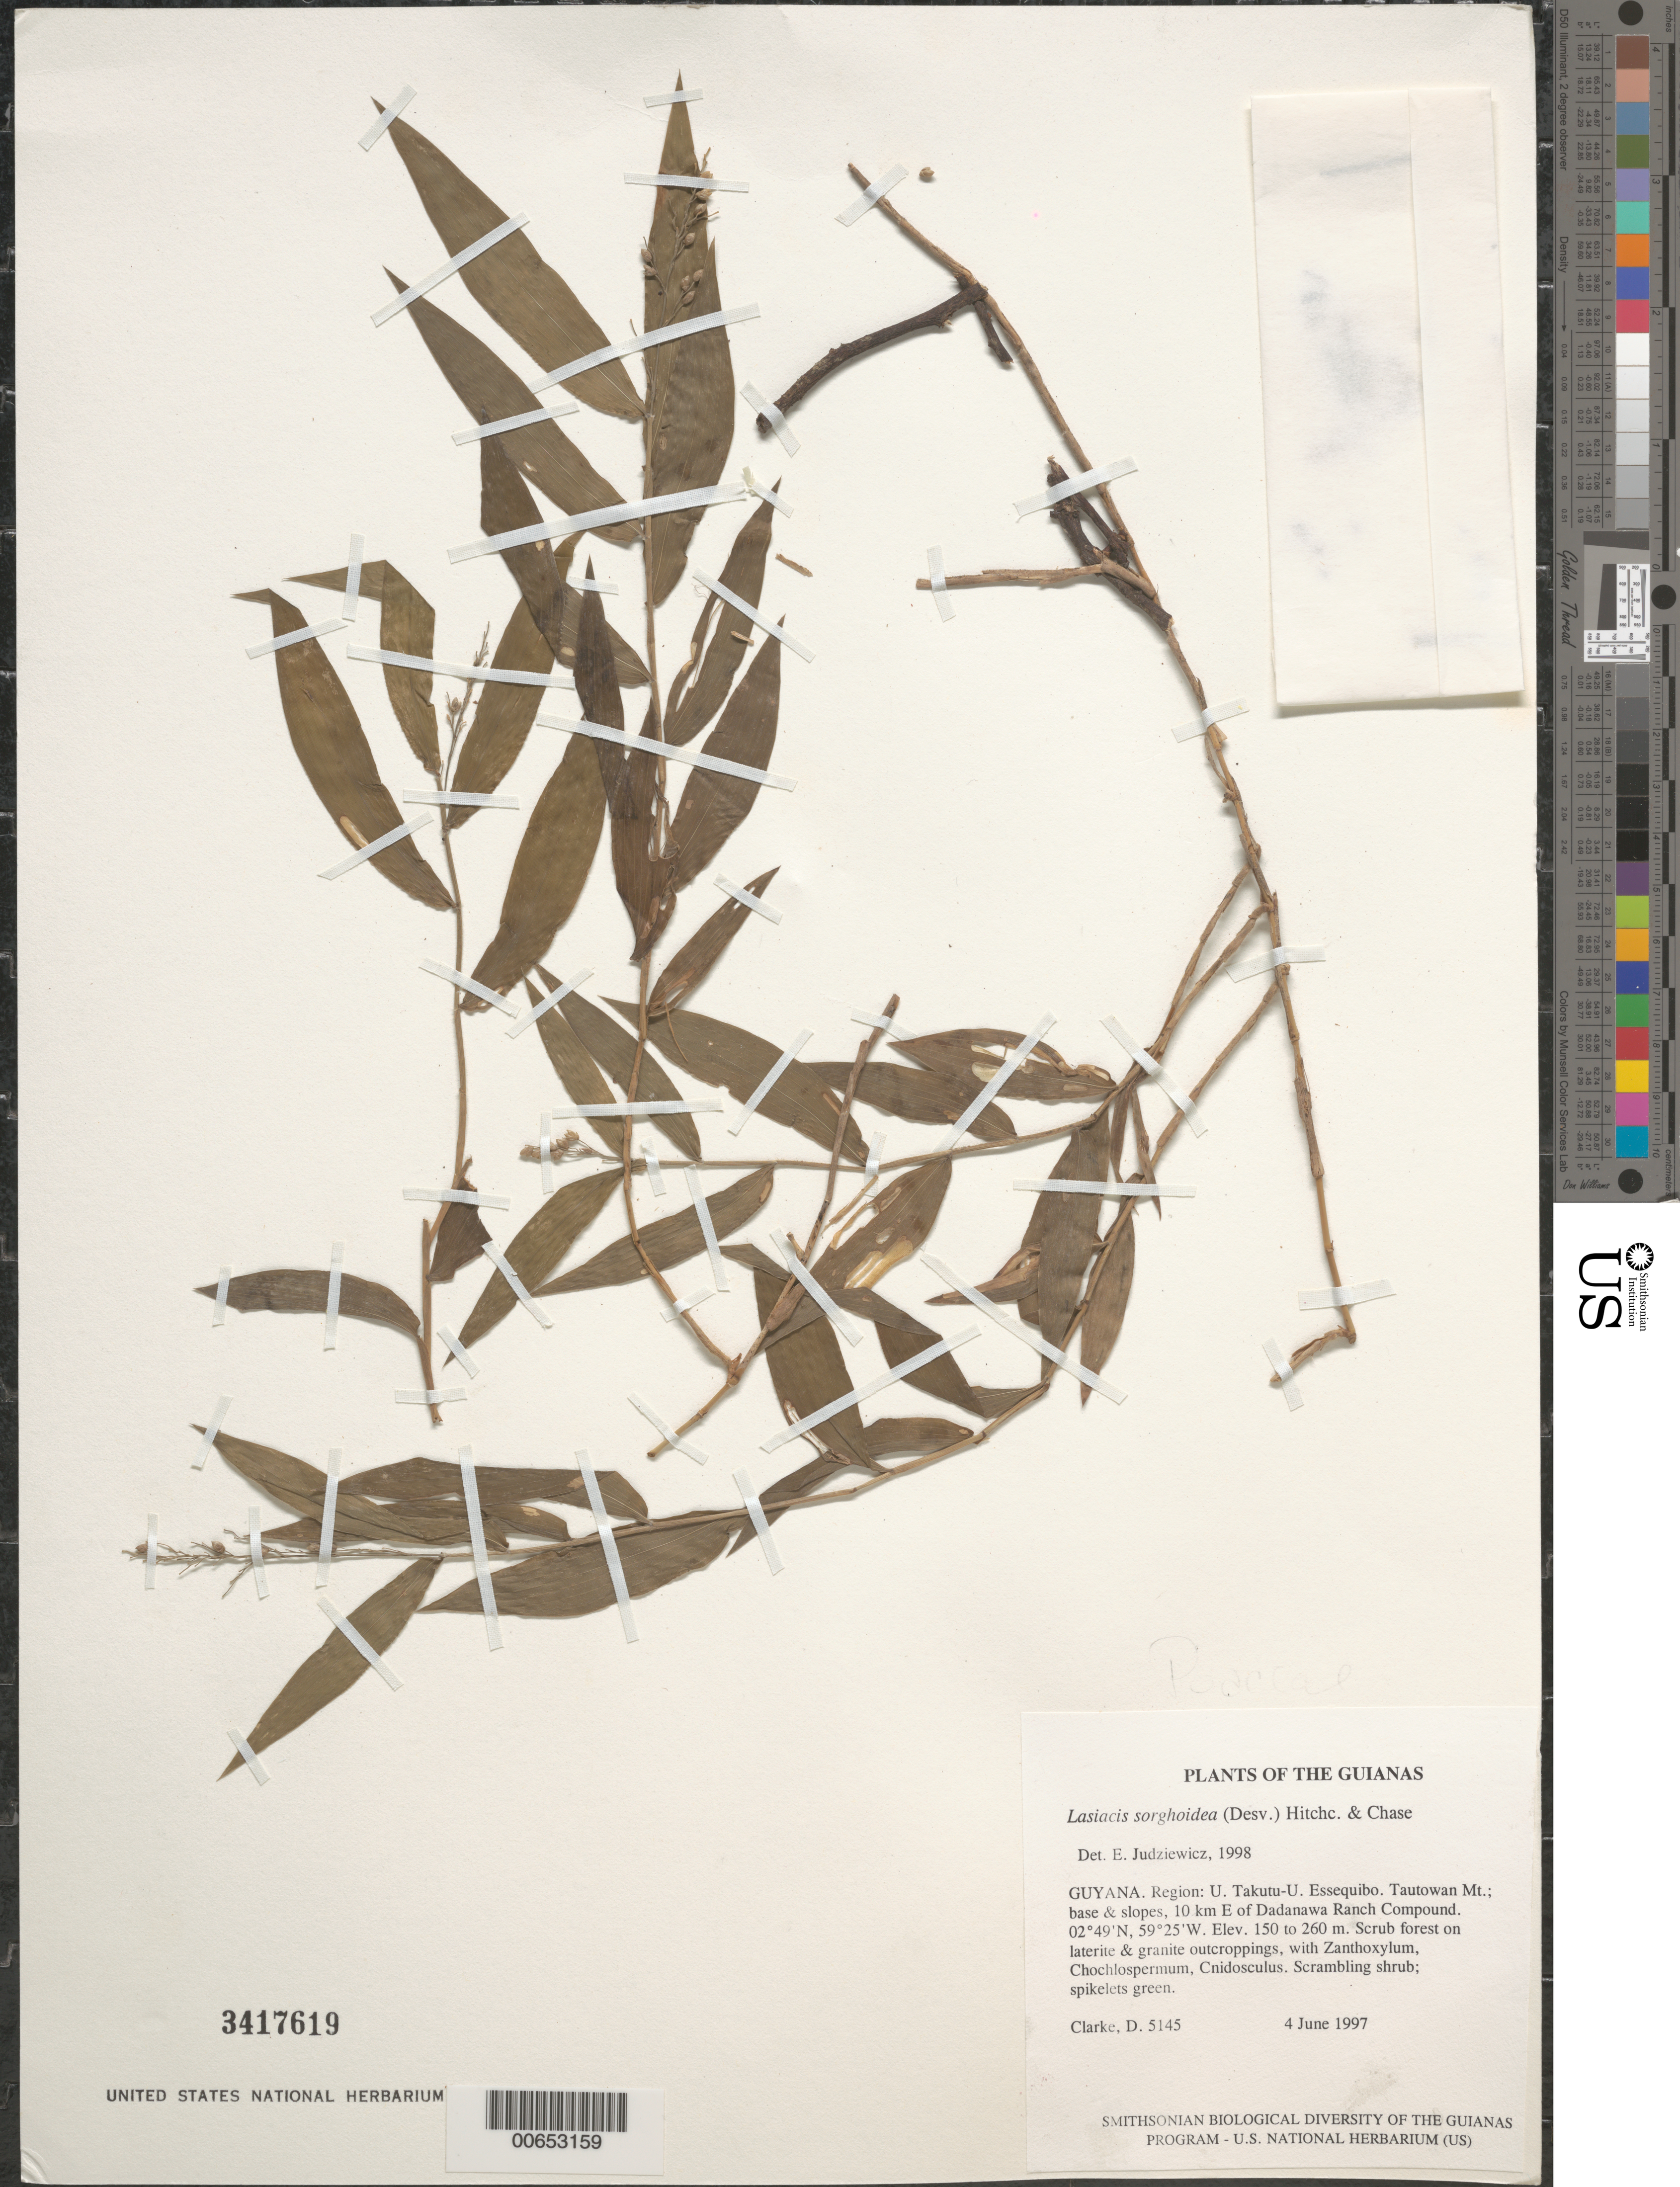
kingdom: Plantae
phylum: Tracheophyta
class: Liliopsida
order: Poales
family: Poaceae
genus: Lasiacis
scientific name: Lasiacis sorghoidea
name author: (Desv. ex Ham.) Hitchc. & Chase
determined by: Judziewicz, E. J.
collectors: H. D. Clarke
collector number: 5145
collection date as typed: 4 June 1997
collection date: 1997-06-04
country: Guyana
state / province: U. Takutu-U. Essequibo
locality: Tautowan Mt.; base & slopes, 10 km E of Dadanawa Ranch Compound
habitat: Scrub forest on laterite & granite outcroppings, with Zanthoxylum, Chochlospermum, Cnidoscolus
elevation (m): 150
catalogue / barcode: US 3417619